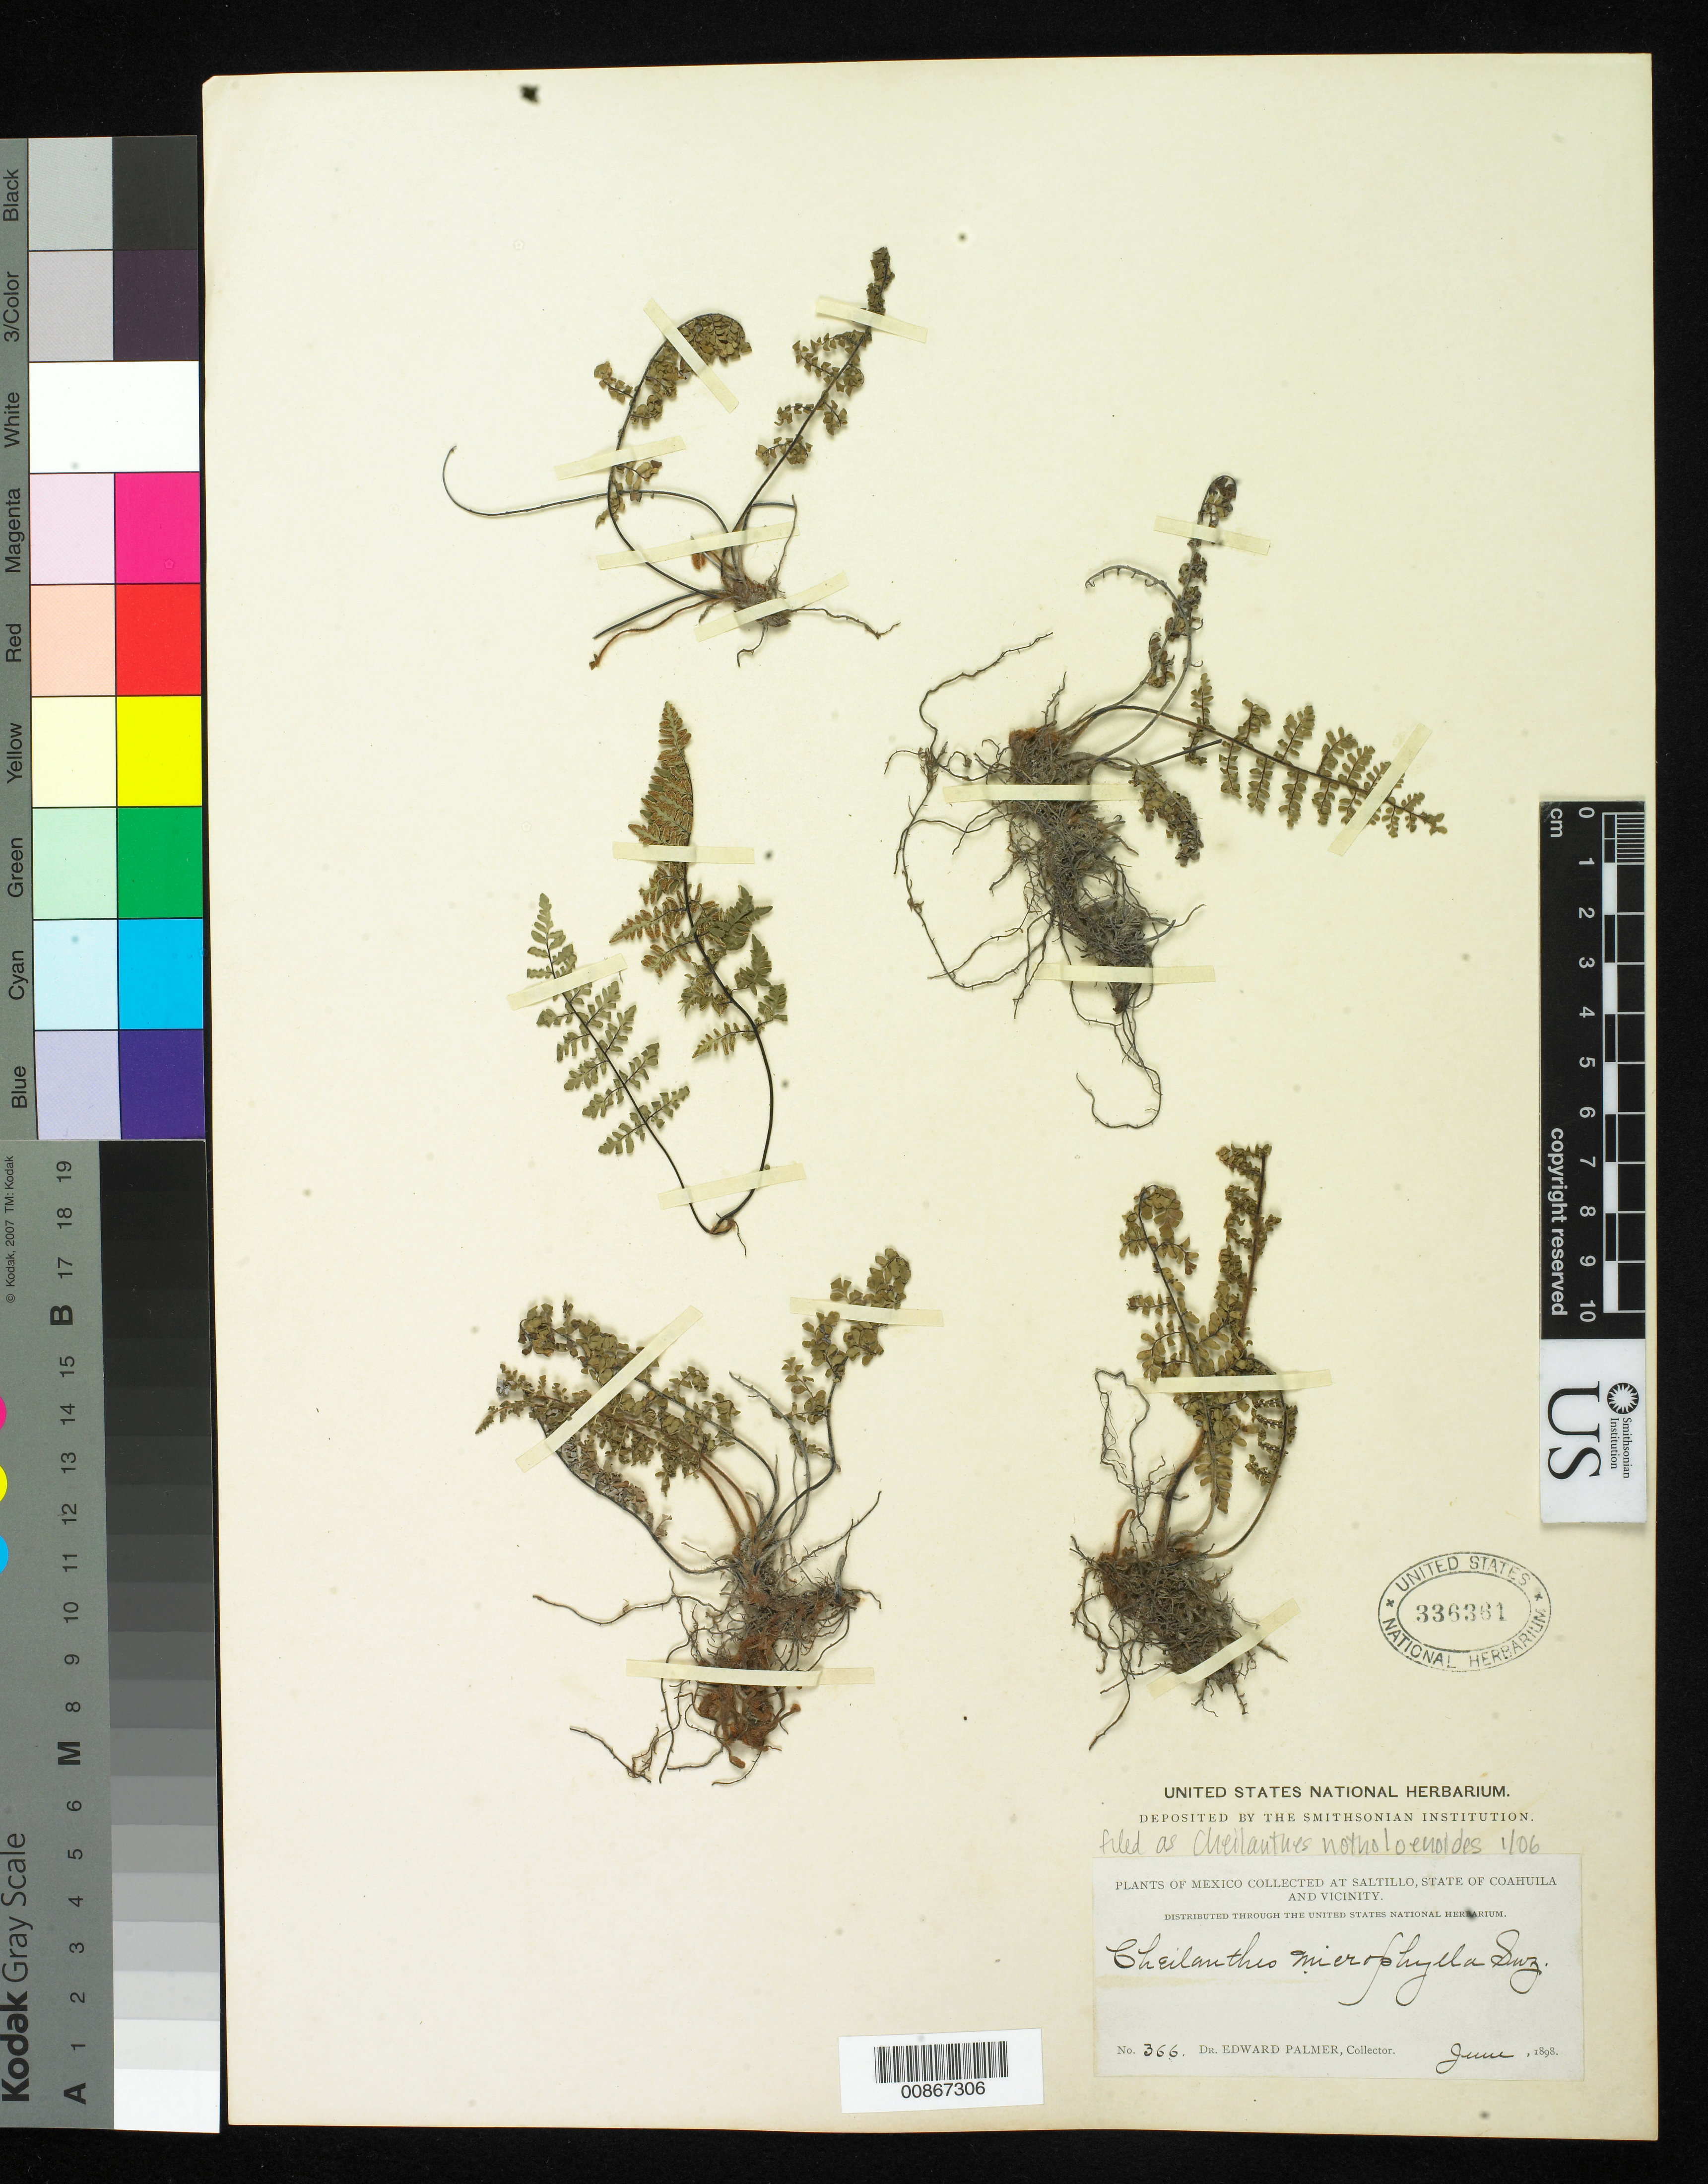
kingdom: Plantae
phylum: Tracheophyta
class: Polypodiopsida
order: Polypodiales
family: Pteridaceae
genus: Myriopteris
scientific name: Myriopteris notholaenoides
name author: (Desv.) Grusz & Windham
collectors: E. Palmer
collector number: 366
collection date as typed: Jun 1898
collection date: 1898-06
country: Mexico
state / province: Coahuila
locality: Saltillo, Coahuila and vicinity.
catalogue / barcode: US 336361